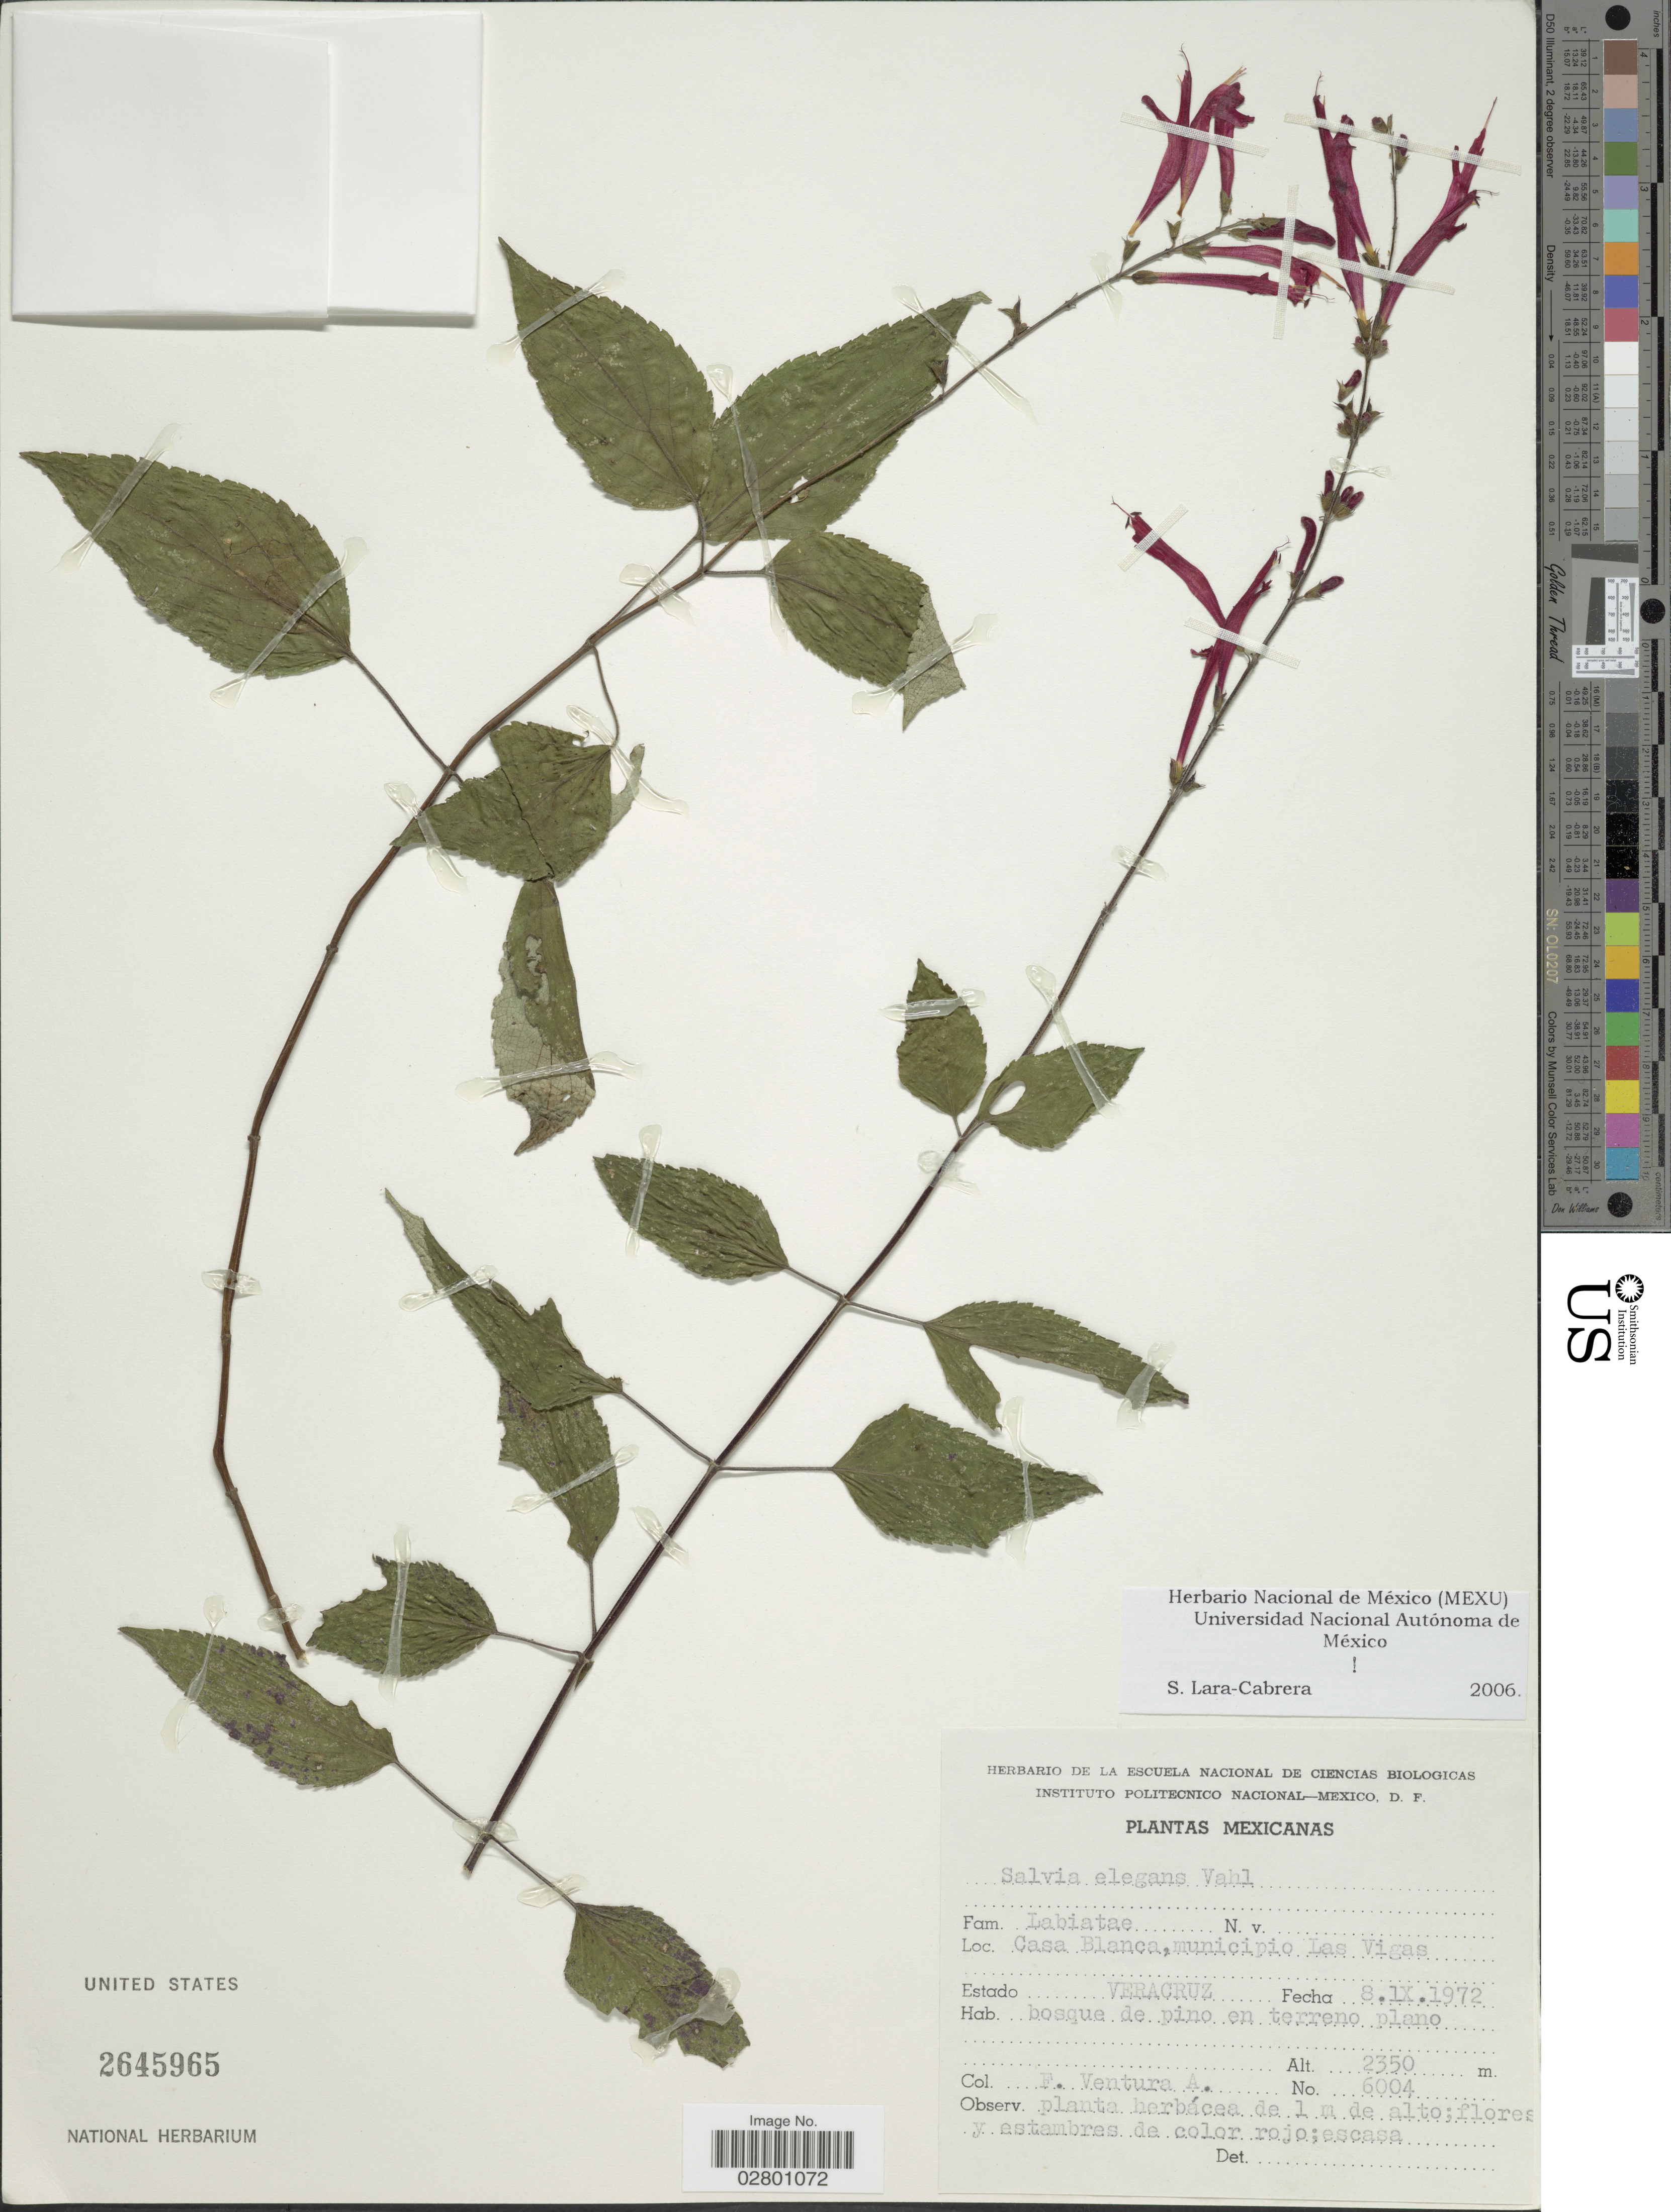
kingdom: Plantae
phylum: Tracheophyta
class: Magnoliopsida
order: Lamiales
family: Lamiaceae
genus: Salvia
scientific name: Salvia elegans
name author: Vahl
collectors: F. Ventura A.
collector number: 6004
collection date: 1972-09-08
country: Mexico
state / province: Veracruz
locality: Mexicanas. Casa Blanca, municipio Las Vigas. Estado Veracruz.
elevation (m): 2350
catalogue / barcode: US 2645965